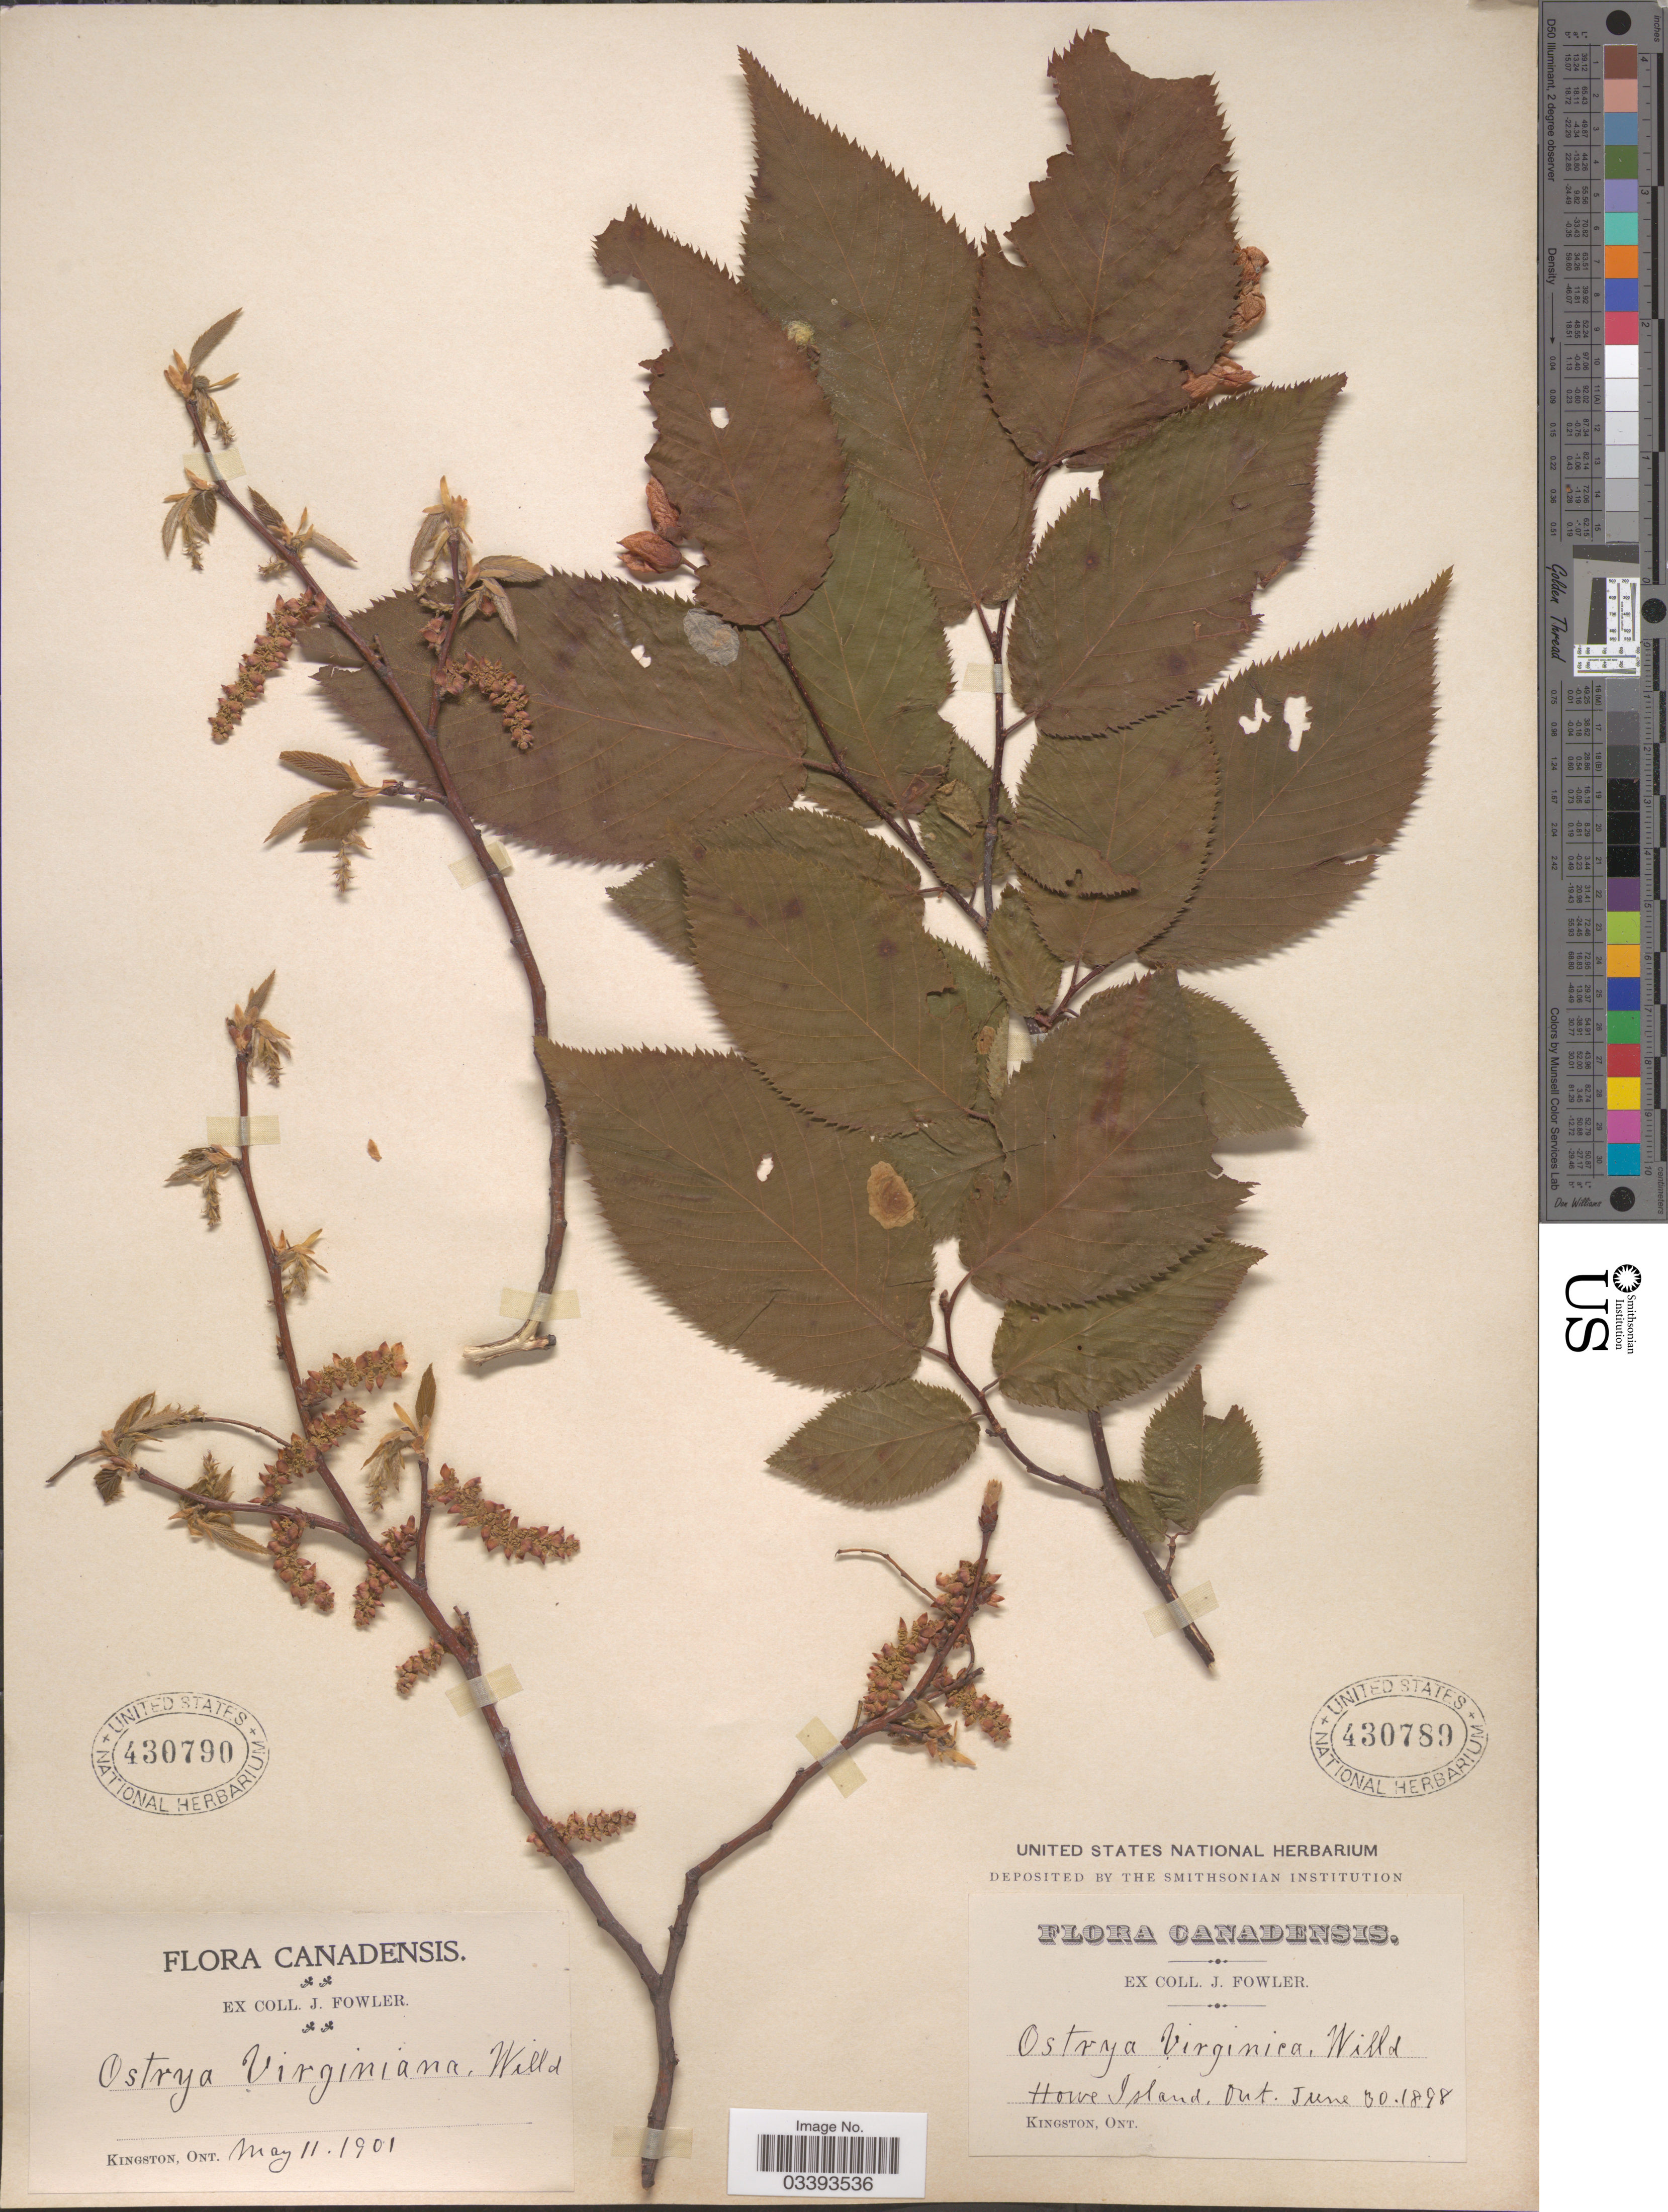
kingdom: Plantae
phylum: Tracheophyta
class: Magnoliopsida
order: Fagales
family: Betulaceae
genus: Ostrya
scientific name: Ostrya virginiana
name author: (Mill.) K. Koch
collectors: J. Fowler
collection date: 1898-06-30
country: Canada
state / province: Ontario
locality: Howe Island, Ont.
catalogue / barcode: US 430789-2